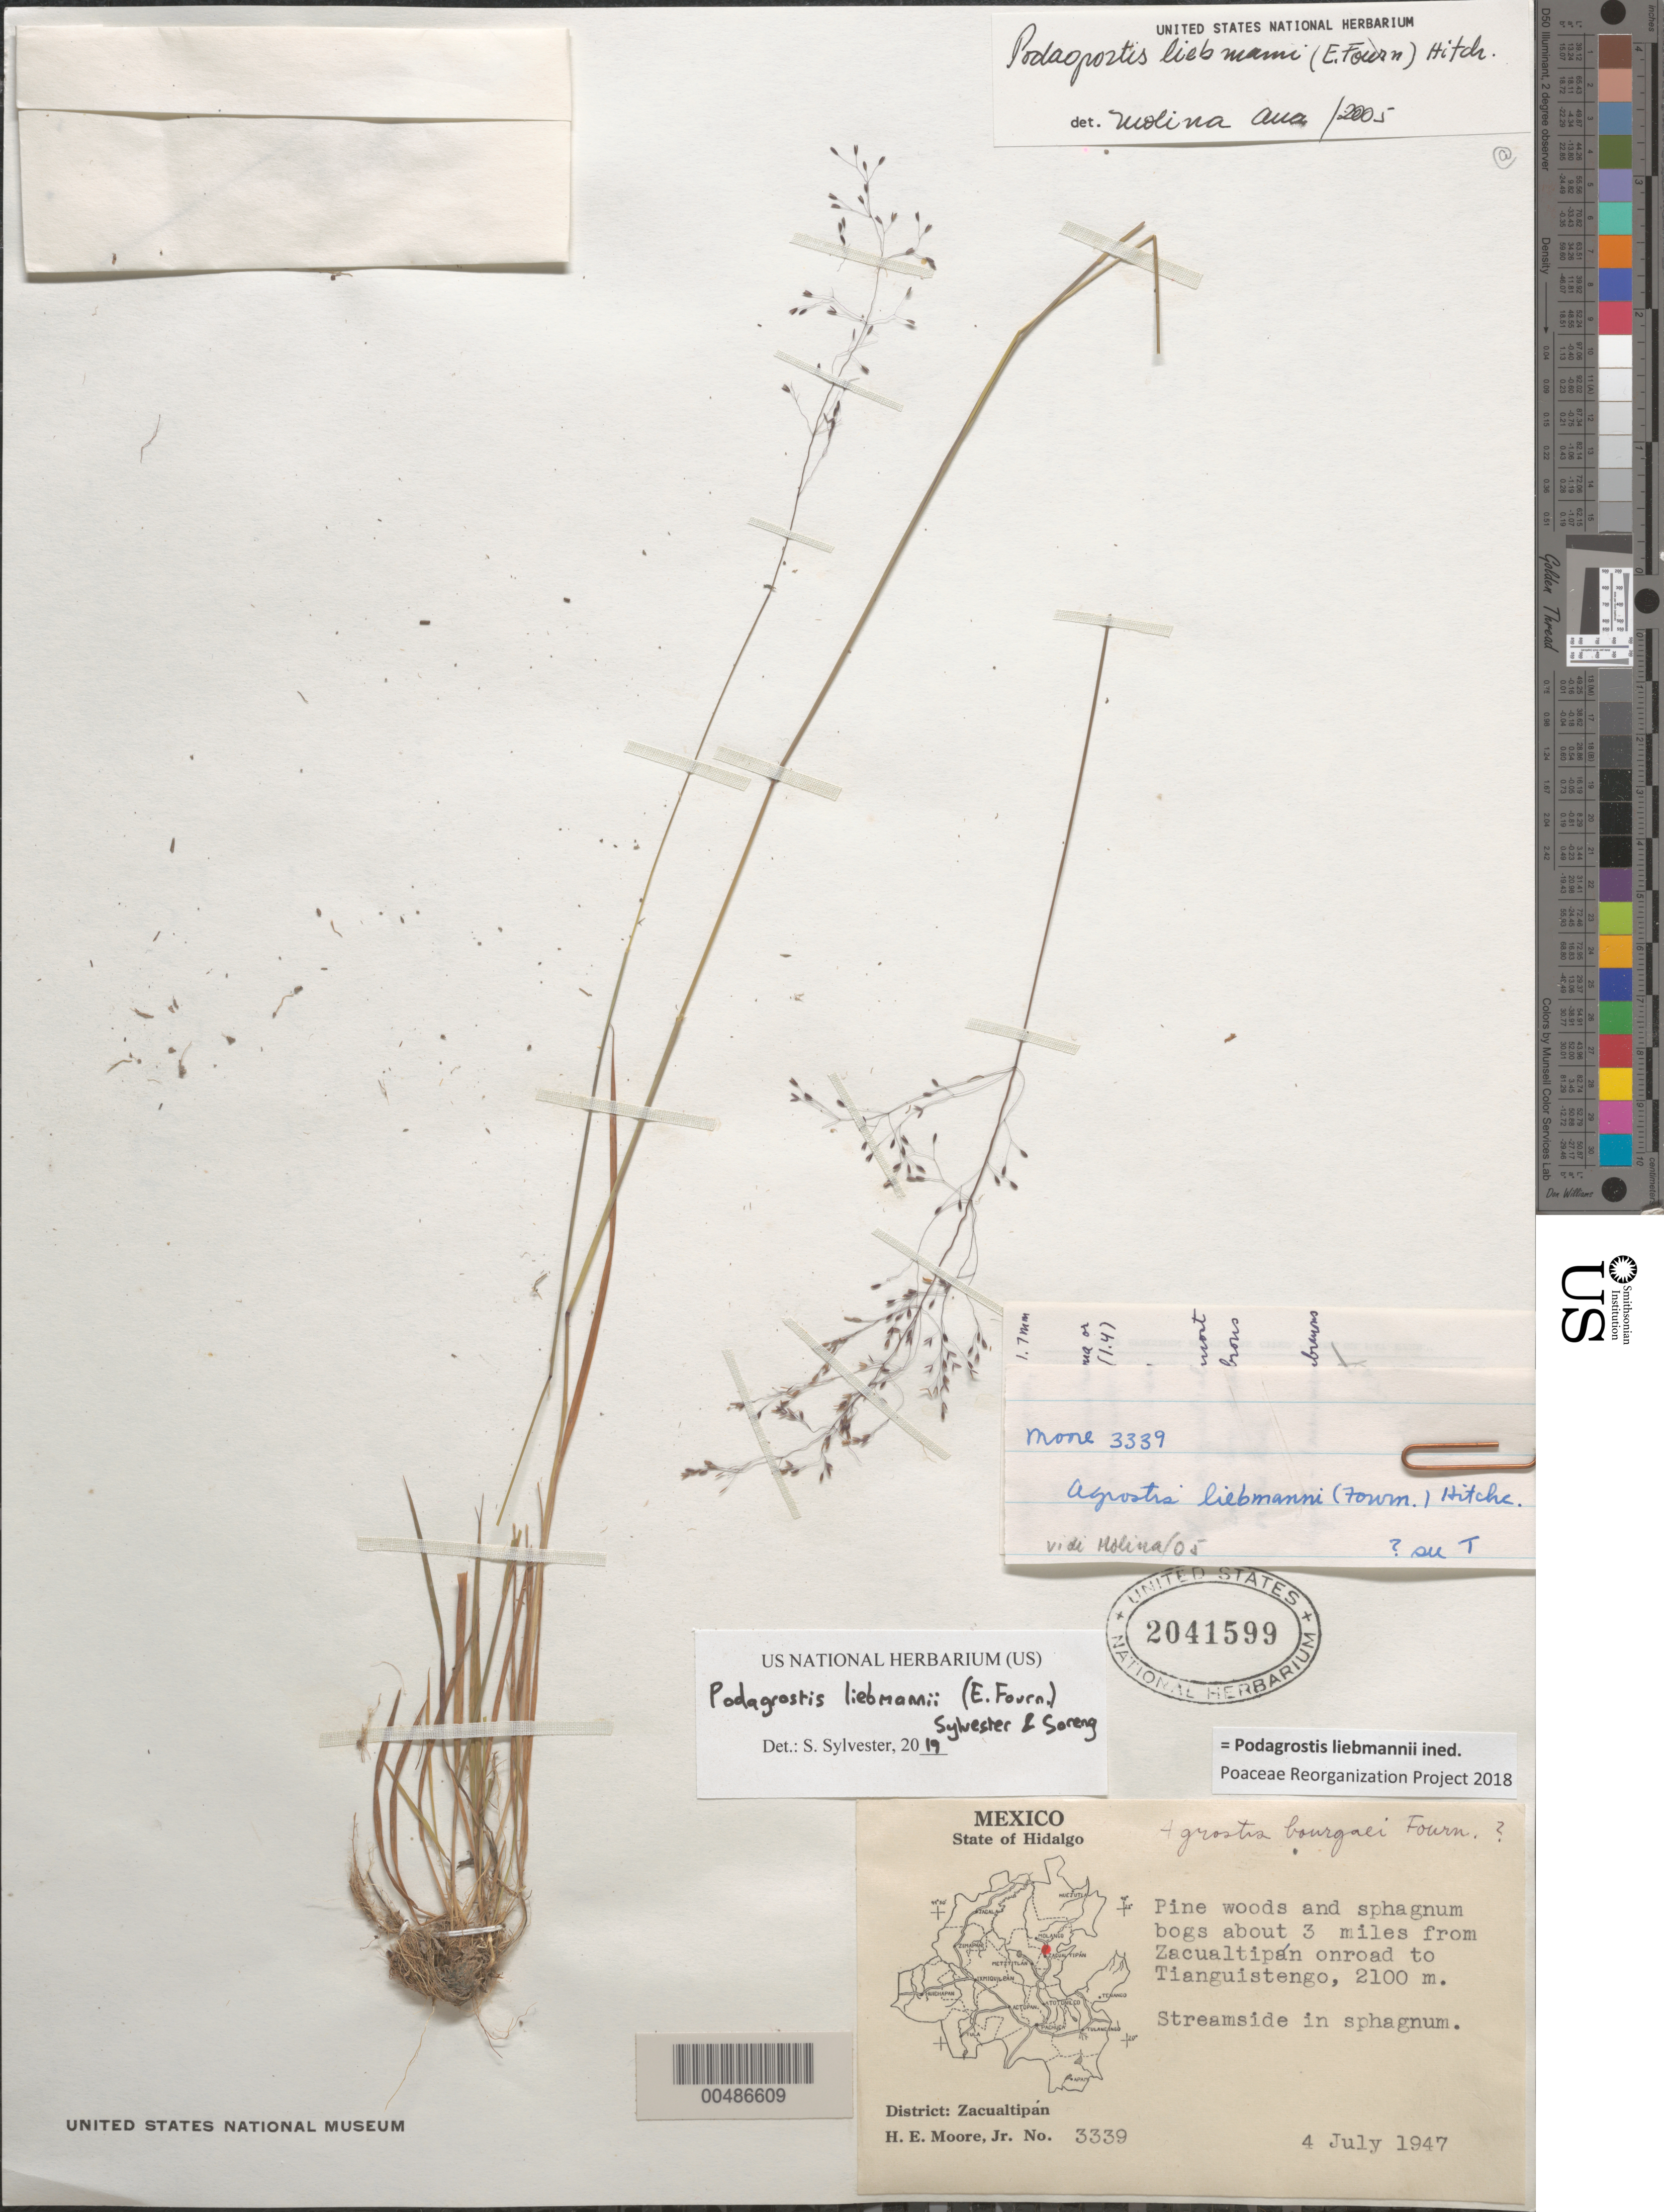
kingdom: Plantae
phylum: Tracheophyta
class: Liliopsida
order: Poales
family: Poaceae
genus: Podagrostis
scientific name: Podagrostis liebmannii ined.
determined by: Poaceae Reorganization Project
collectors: H. E. Moore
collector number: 3339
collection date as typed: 4 Jul 1947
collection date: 1947-07-04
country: Mexico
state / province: Hidalgo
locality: about 3 mi from Zacualtipán on rd to Tianguistengo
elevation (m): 2100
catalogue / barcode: US 2041599